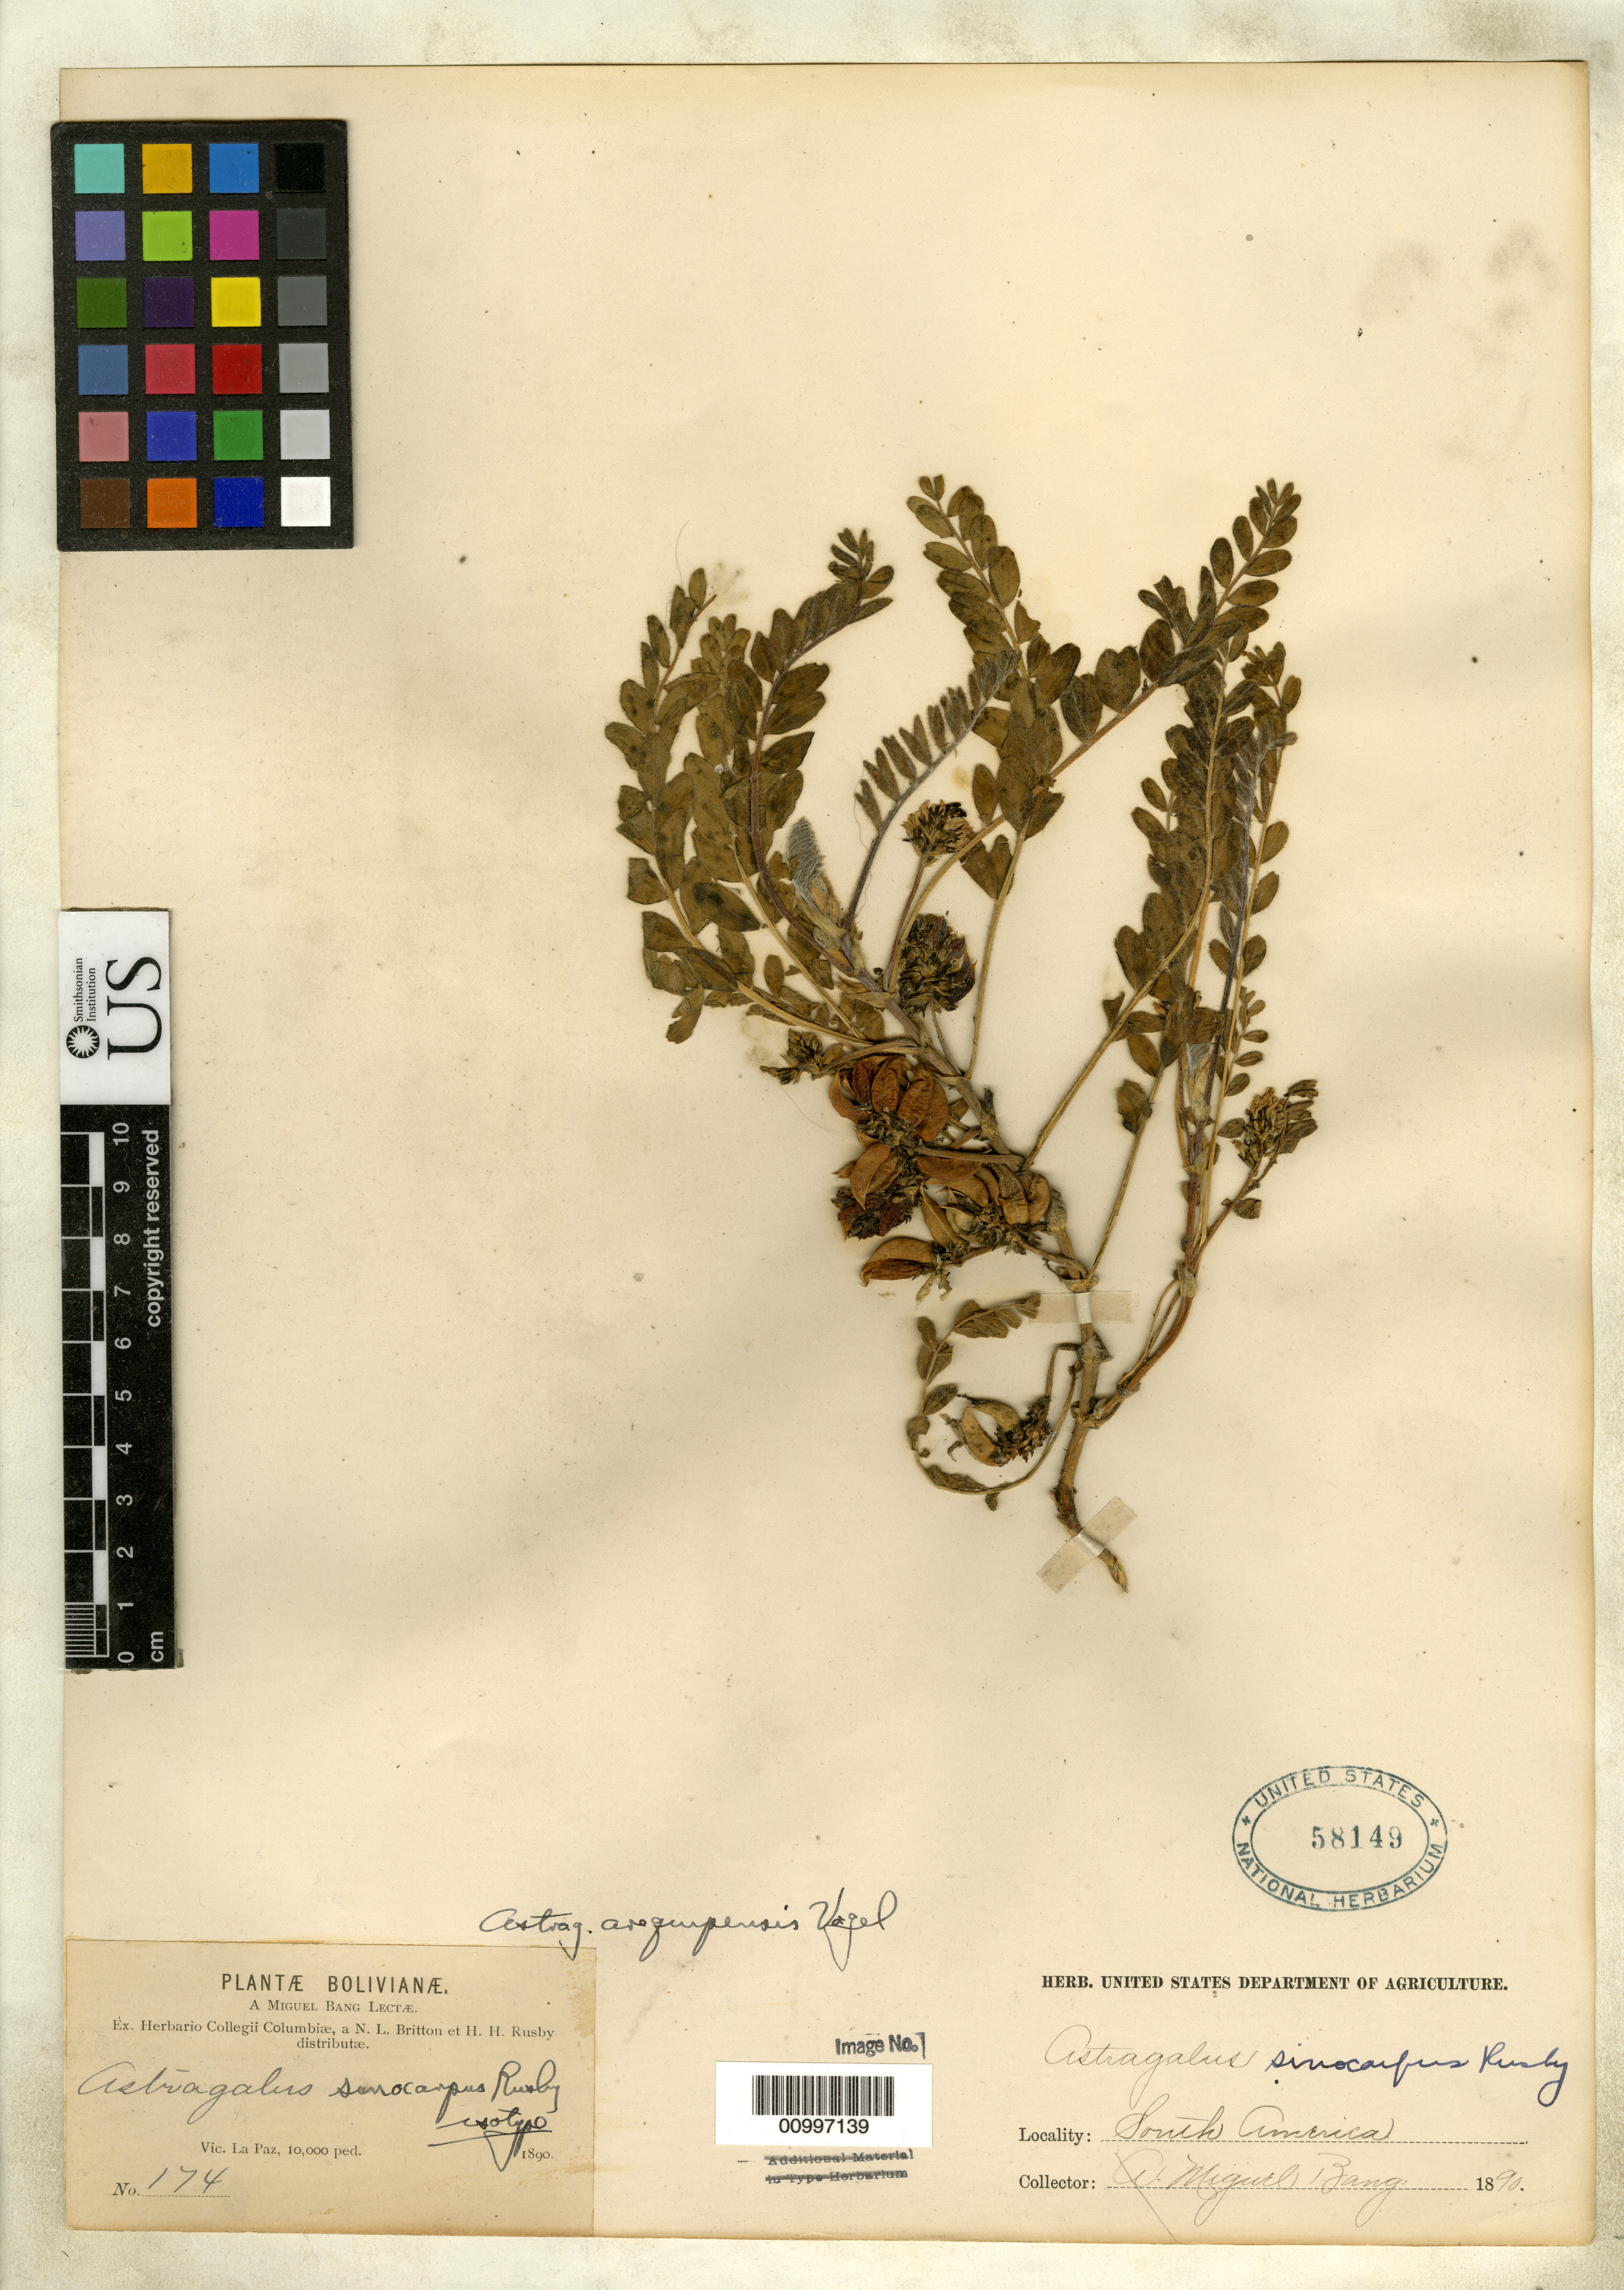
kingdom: Plantae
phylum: Tracheophyta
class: Magnoliopsida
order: Fabales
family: Fabaceae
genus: Astragalus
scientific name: Astragalus sinocarpus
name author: Rusby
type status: Isotype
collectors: M. Bang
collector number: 174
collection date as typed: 1890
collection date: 1890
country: Bolivia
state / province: La Paz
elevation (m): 3048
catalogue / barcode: US 58149